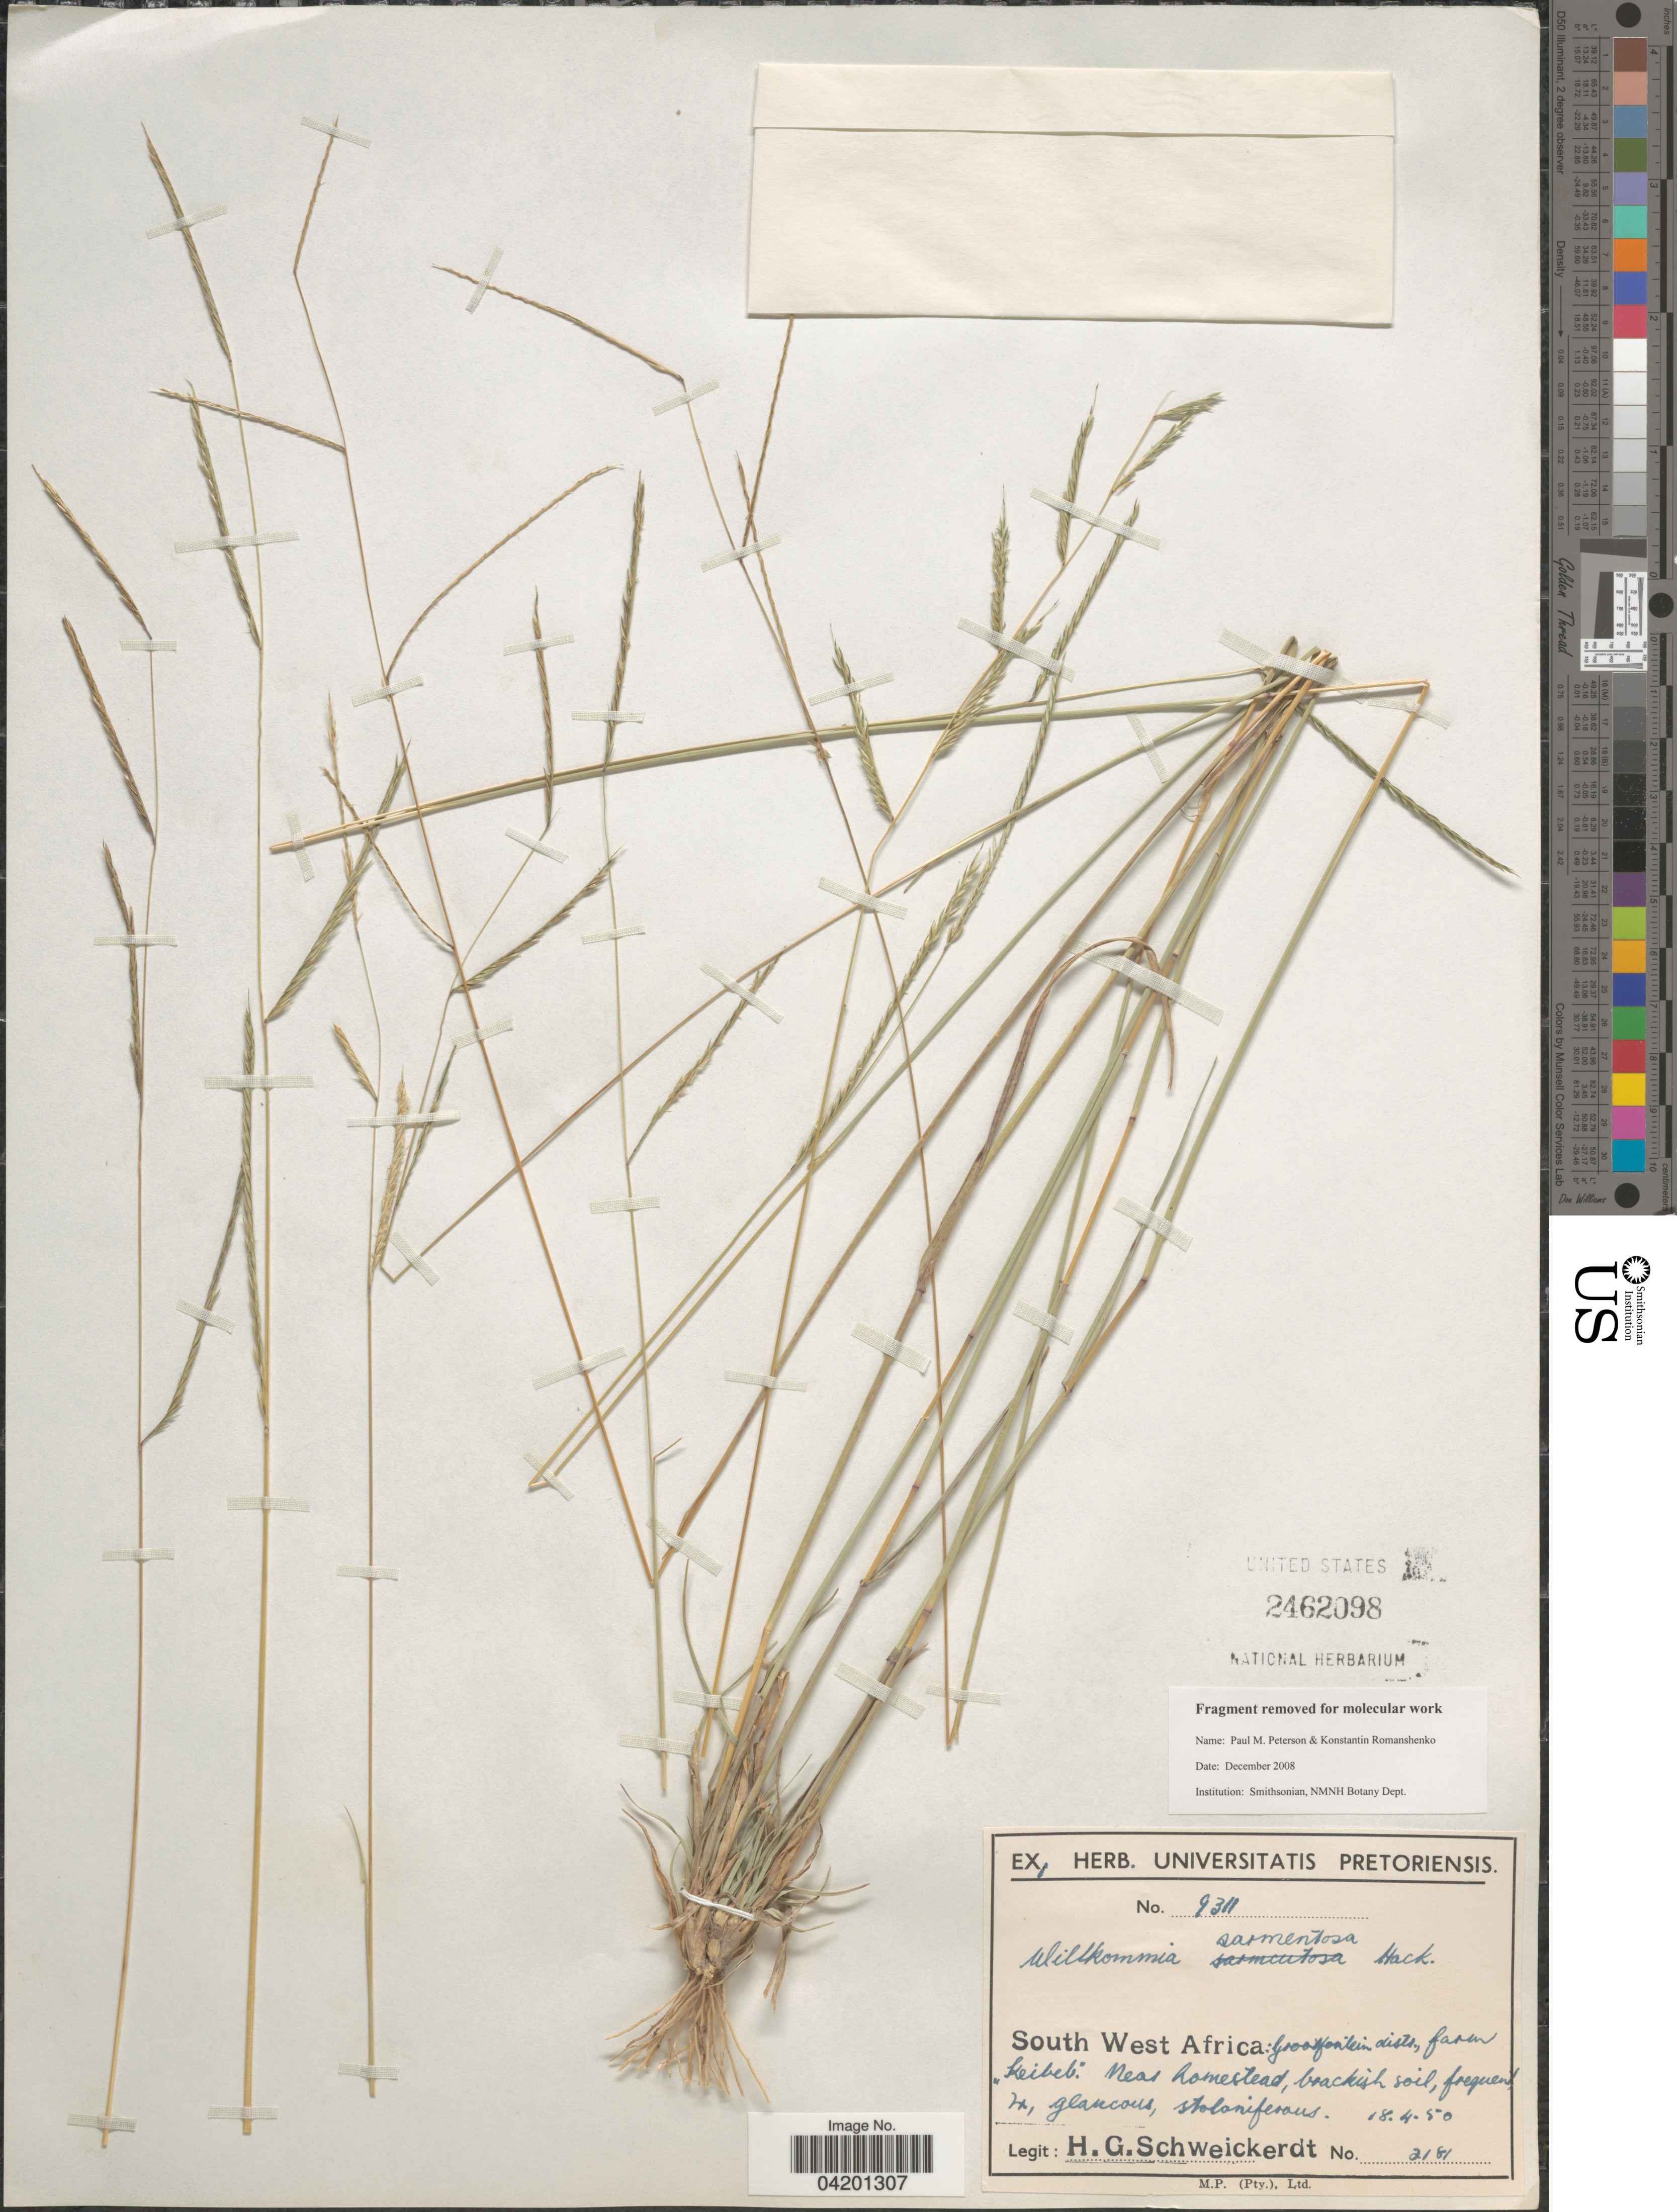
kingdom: Plantae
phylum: Tracheophyta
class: Liliopsida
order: Poales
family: Poaceae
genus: Willkommia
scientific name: Willkommia sarmentosa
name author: Hack.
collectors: H. Schweickerdt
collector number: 2181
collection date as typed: Transcribed d/m/y: 18/4/50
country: Namibia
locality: South West Africa: Grootfontein distr., farm Keibeb. Near homestead.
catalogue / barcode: US 2462098